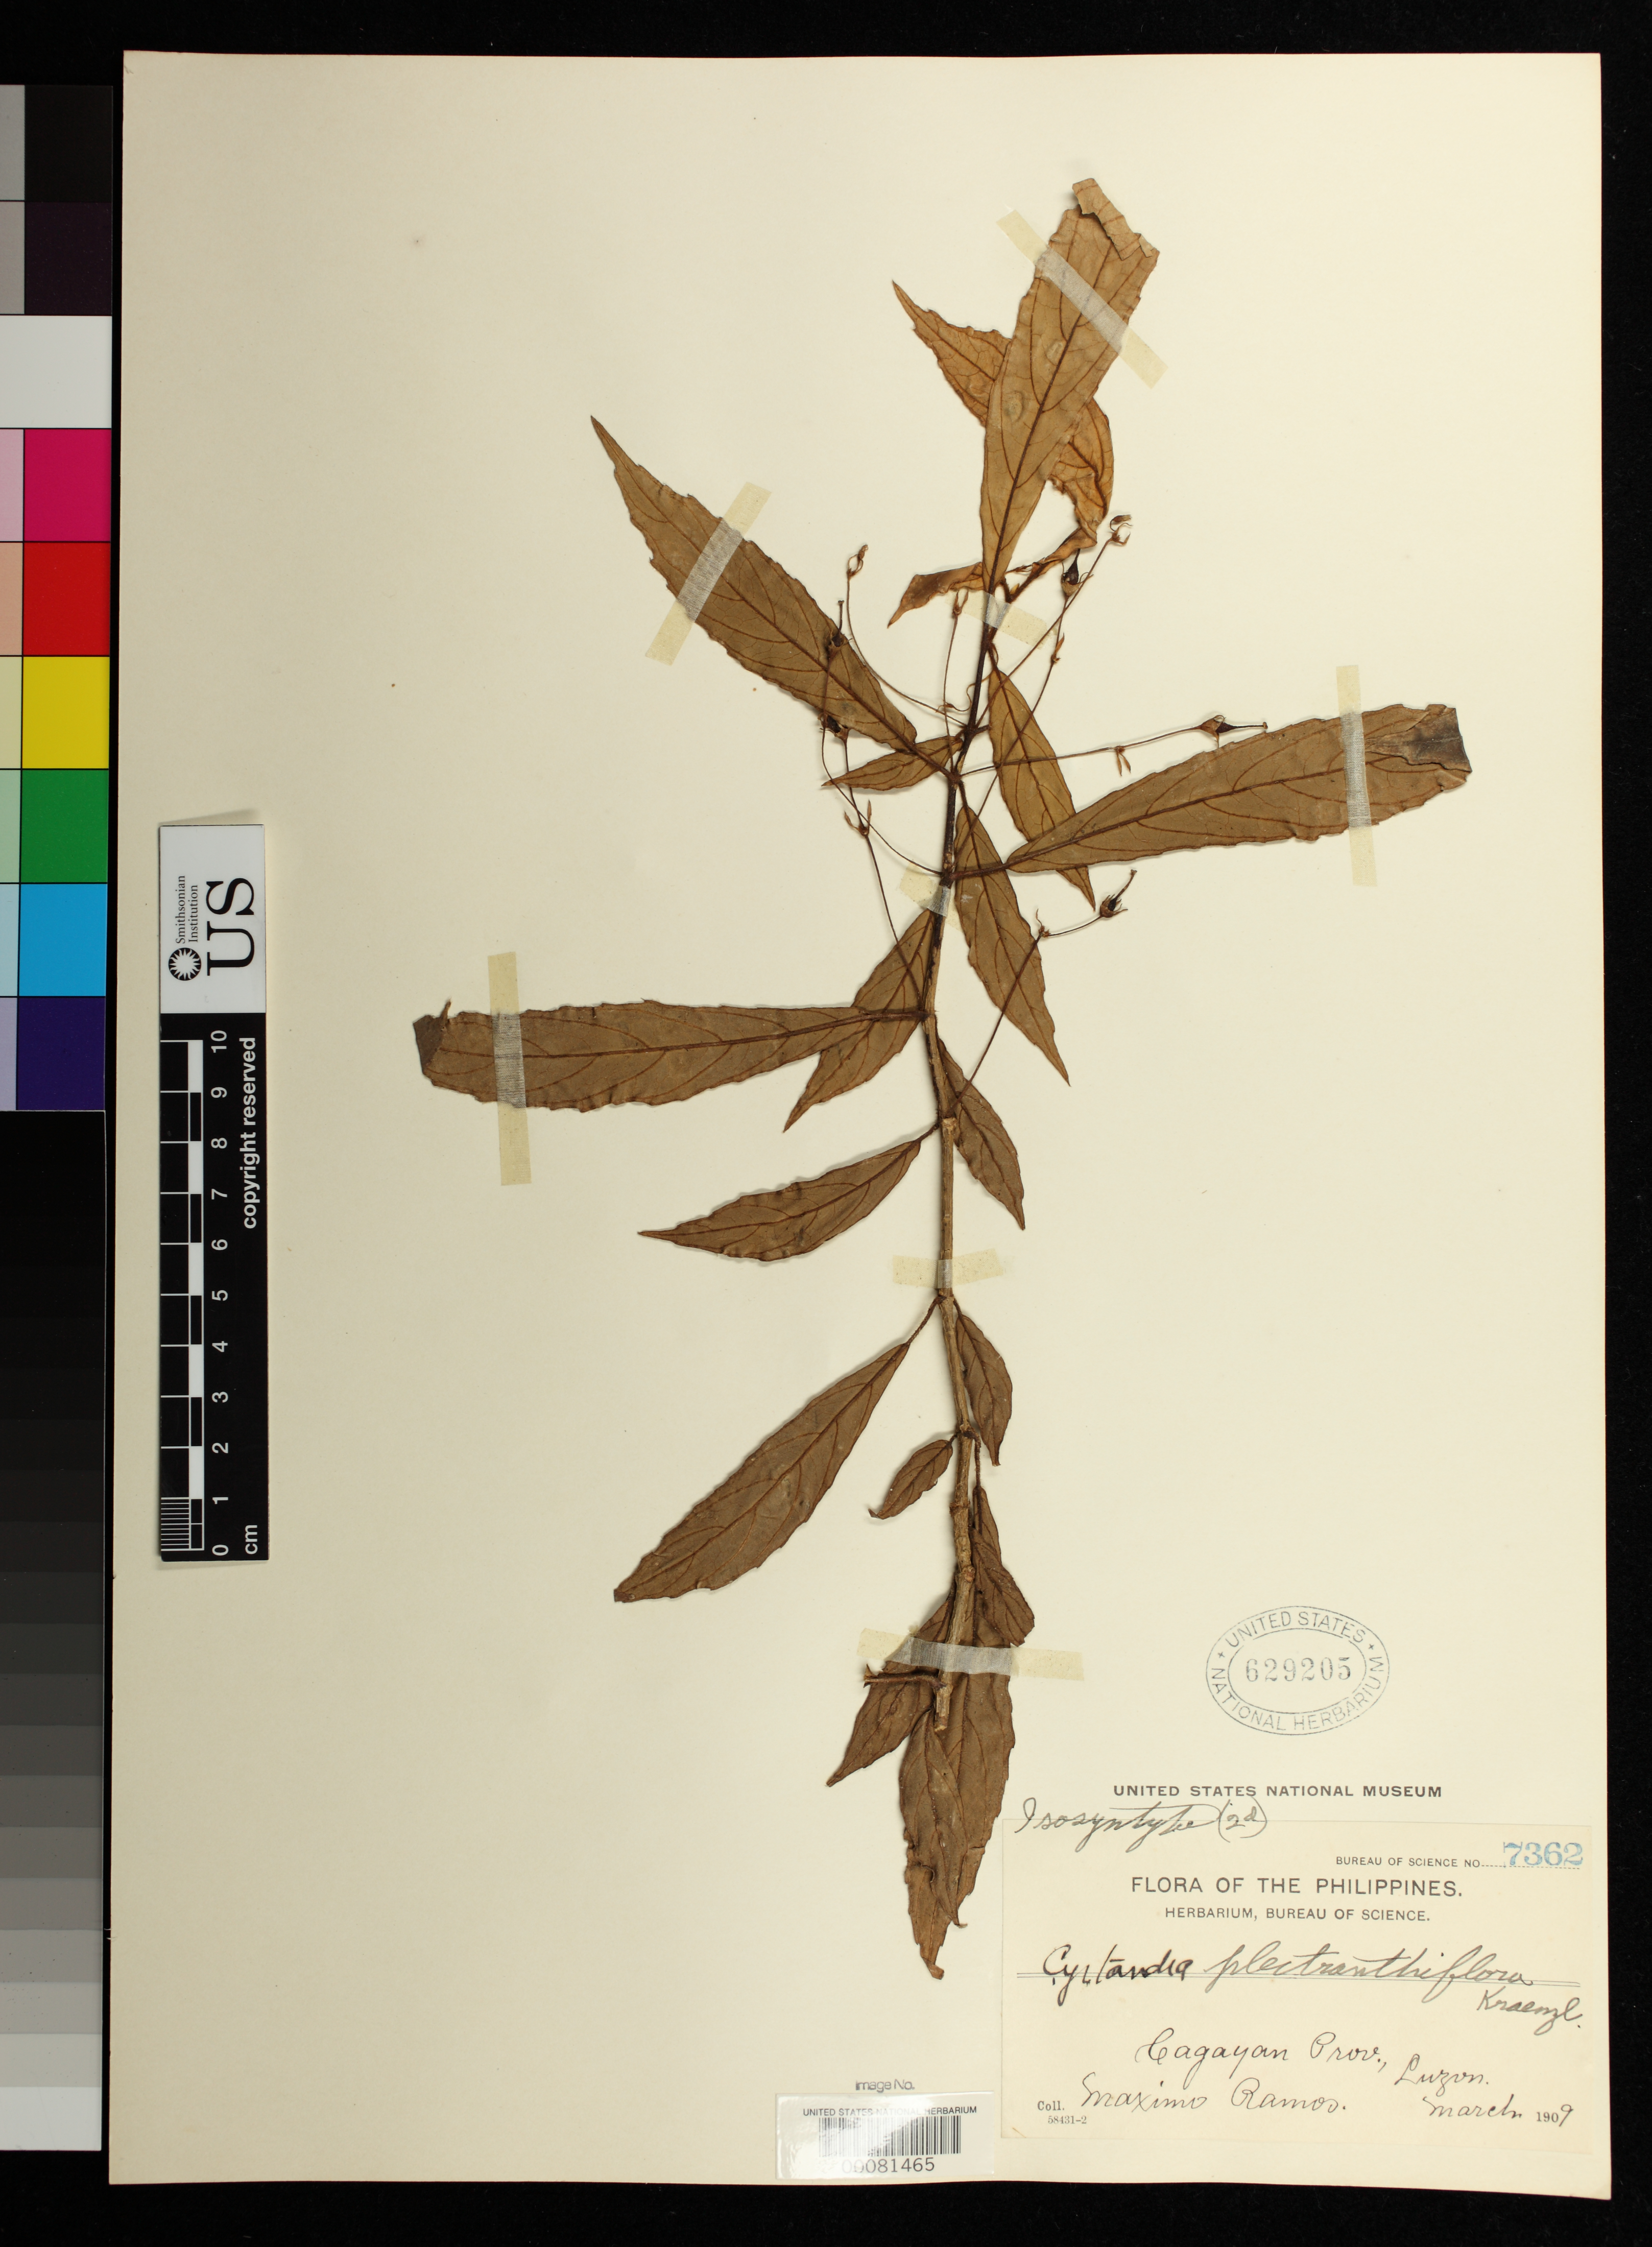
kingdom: Plantae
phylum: Tracheophyta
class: Magnoliopsida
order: Lamiales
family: Gesneriaceae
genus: Cyrtandra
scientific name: Cyrtandra plectranthiflora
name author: Kraenzl.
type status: Syntype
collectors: M. Ramos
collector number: Bur. Sci. 7362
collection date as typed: Mar 1909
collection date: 1909-03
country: Philippines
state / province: Cagayan Valley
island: Luzon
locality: Cagayan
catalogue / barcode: US 629205